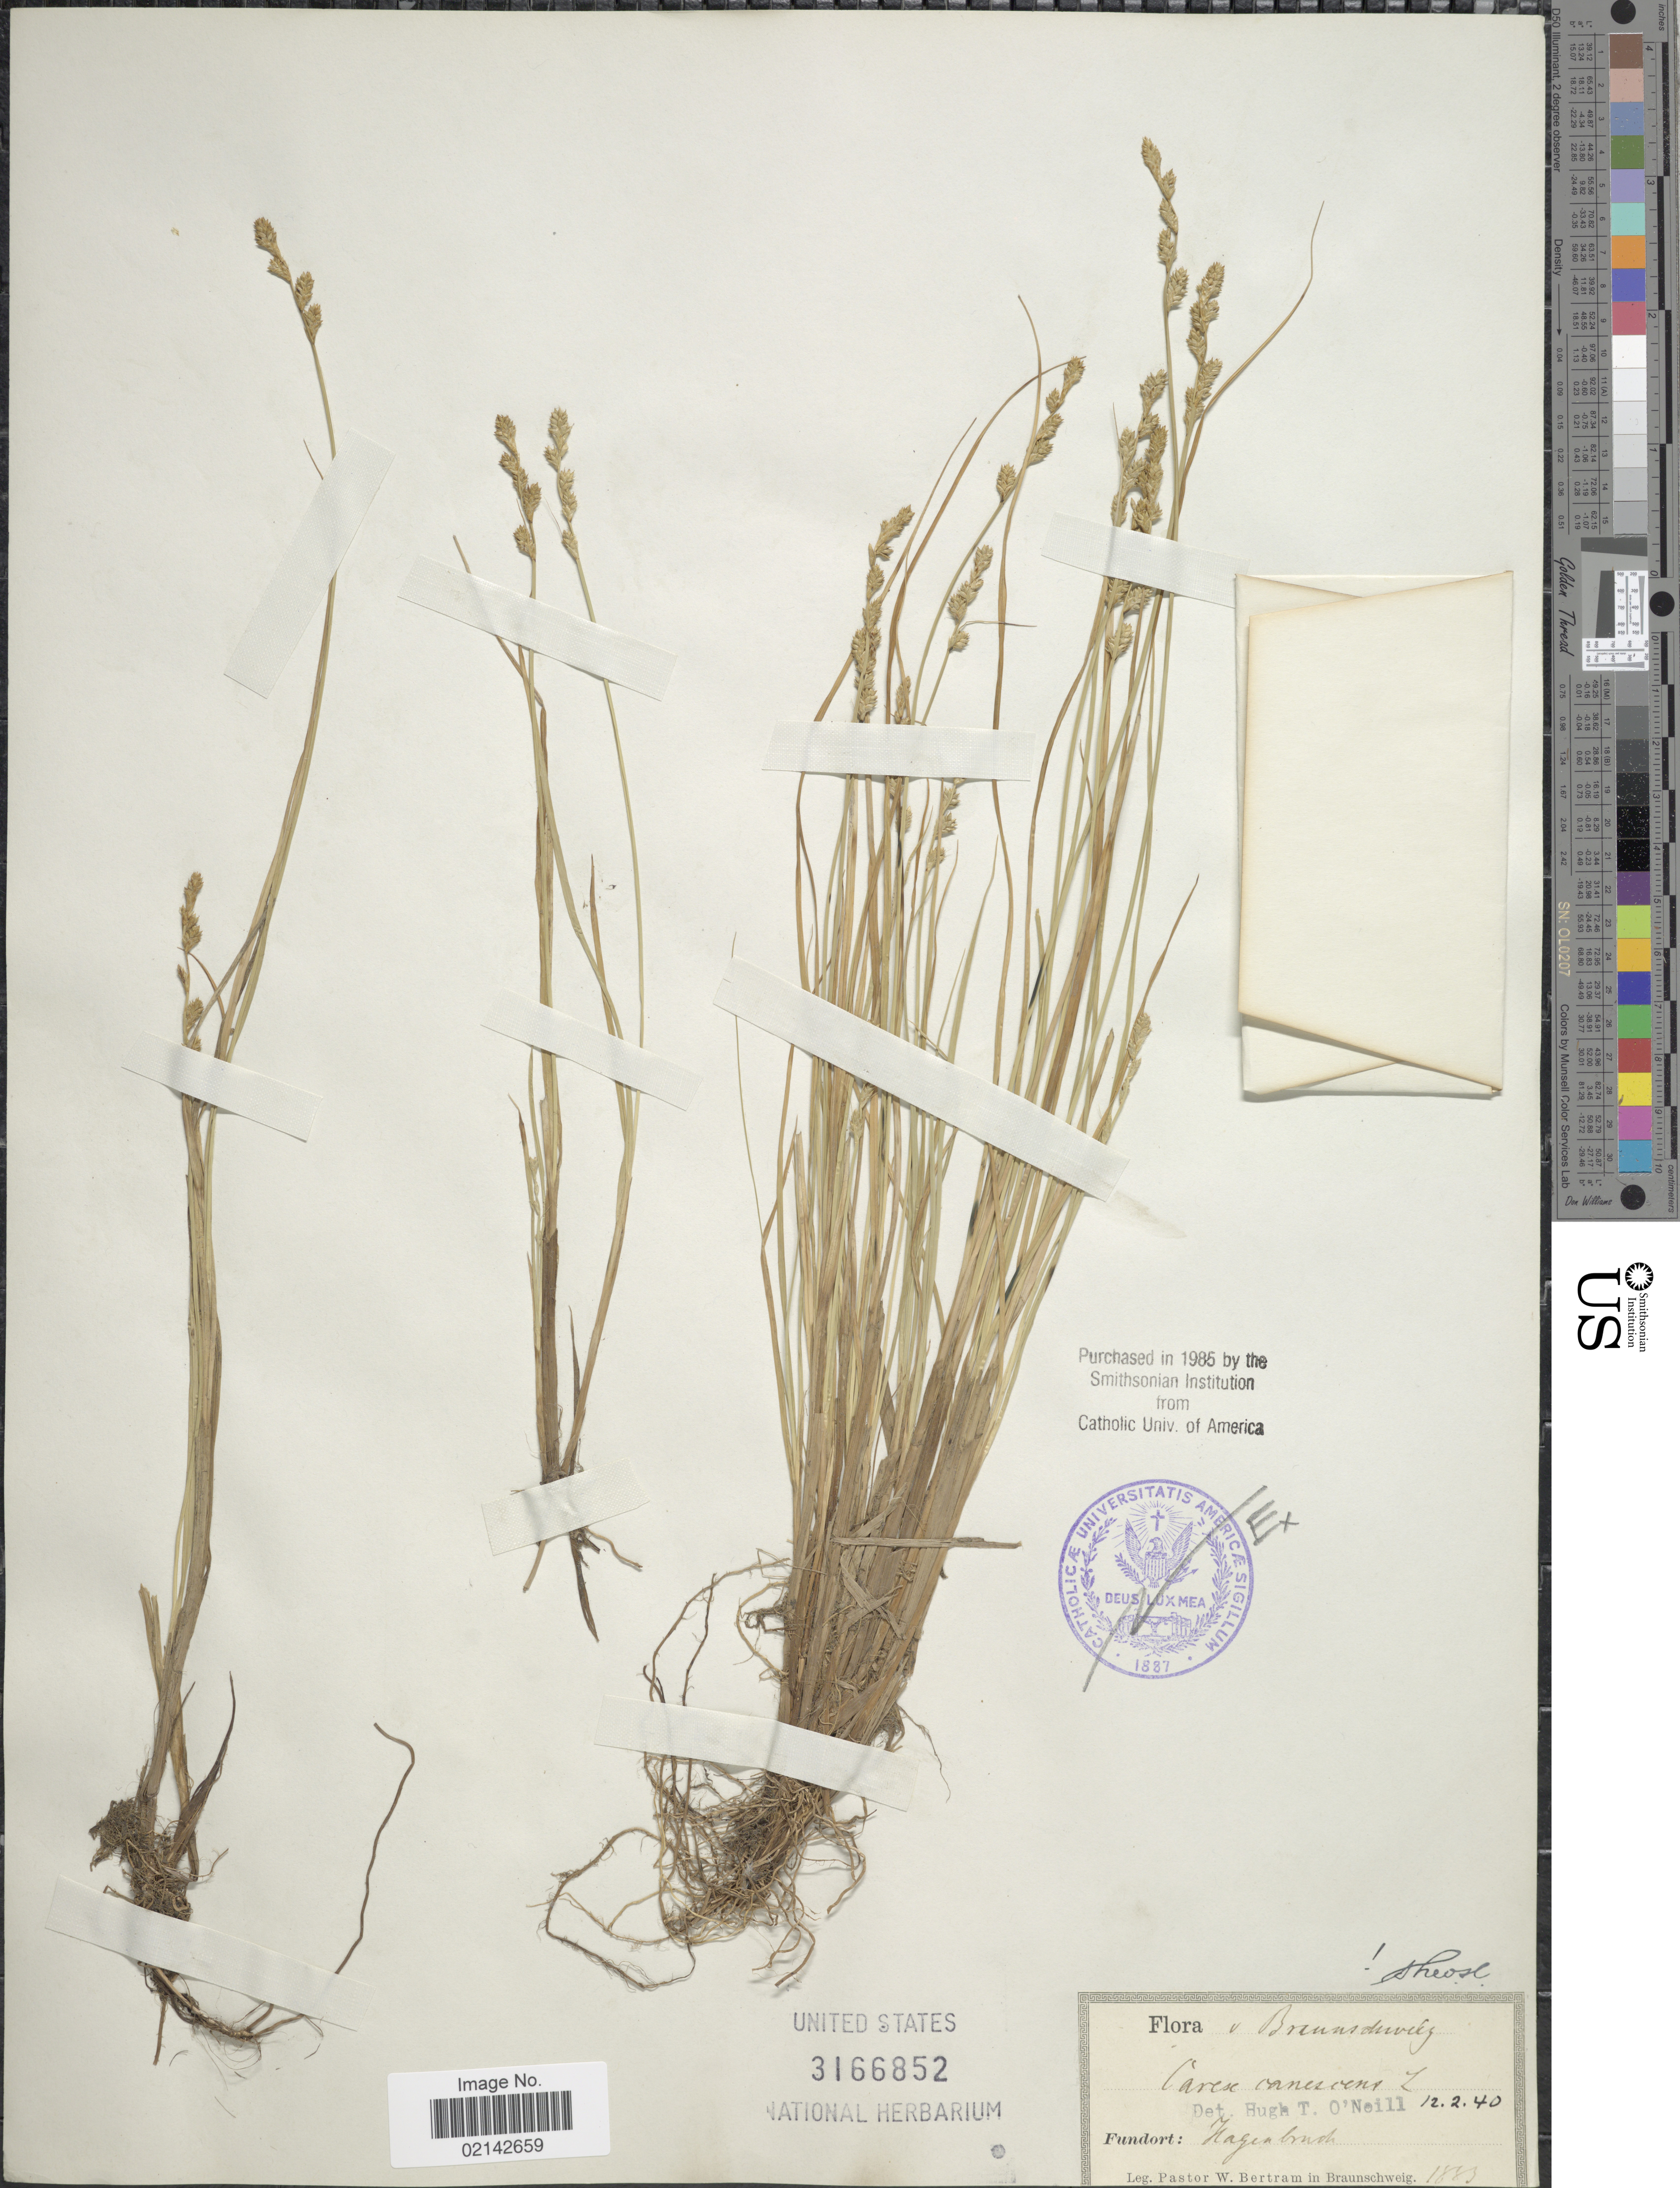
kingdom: Plantae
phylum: Tracheophyta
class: Liliopsida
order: Poales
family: Cyperaceae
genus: Carex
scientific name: Carex canescens var. canescens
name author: L.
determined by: Strong, Mark T., (BOT), Smithsonian Institution - National Museum of Natural History (UNITED STATES)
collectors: W. Bertram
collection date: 1883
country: Germany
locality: Brusnduverg, Fundort: Hageabrush [interpreted]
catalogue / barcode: US 3166852